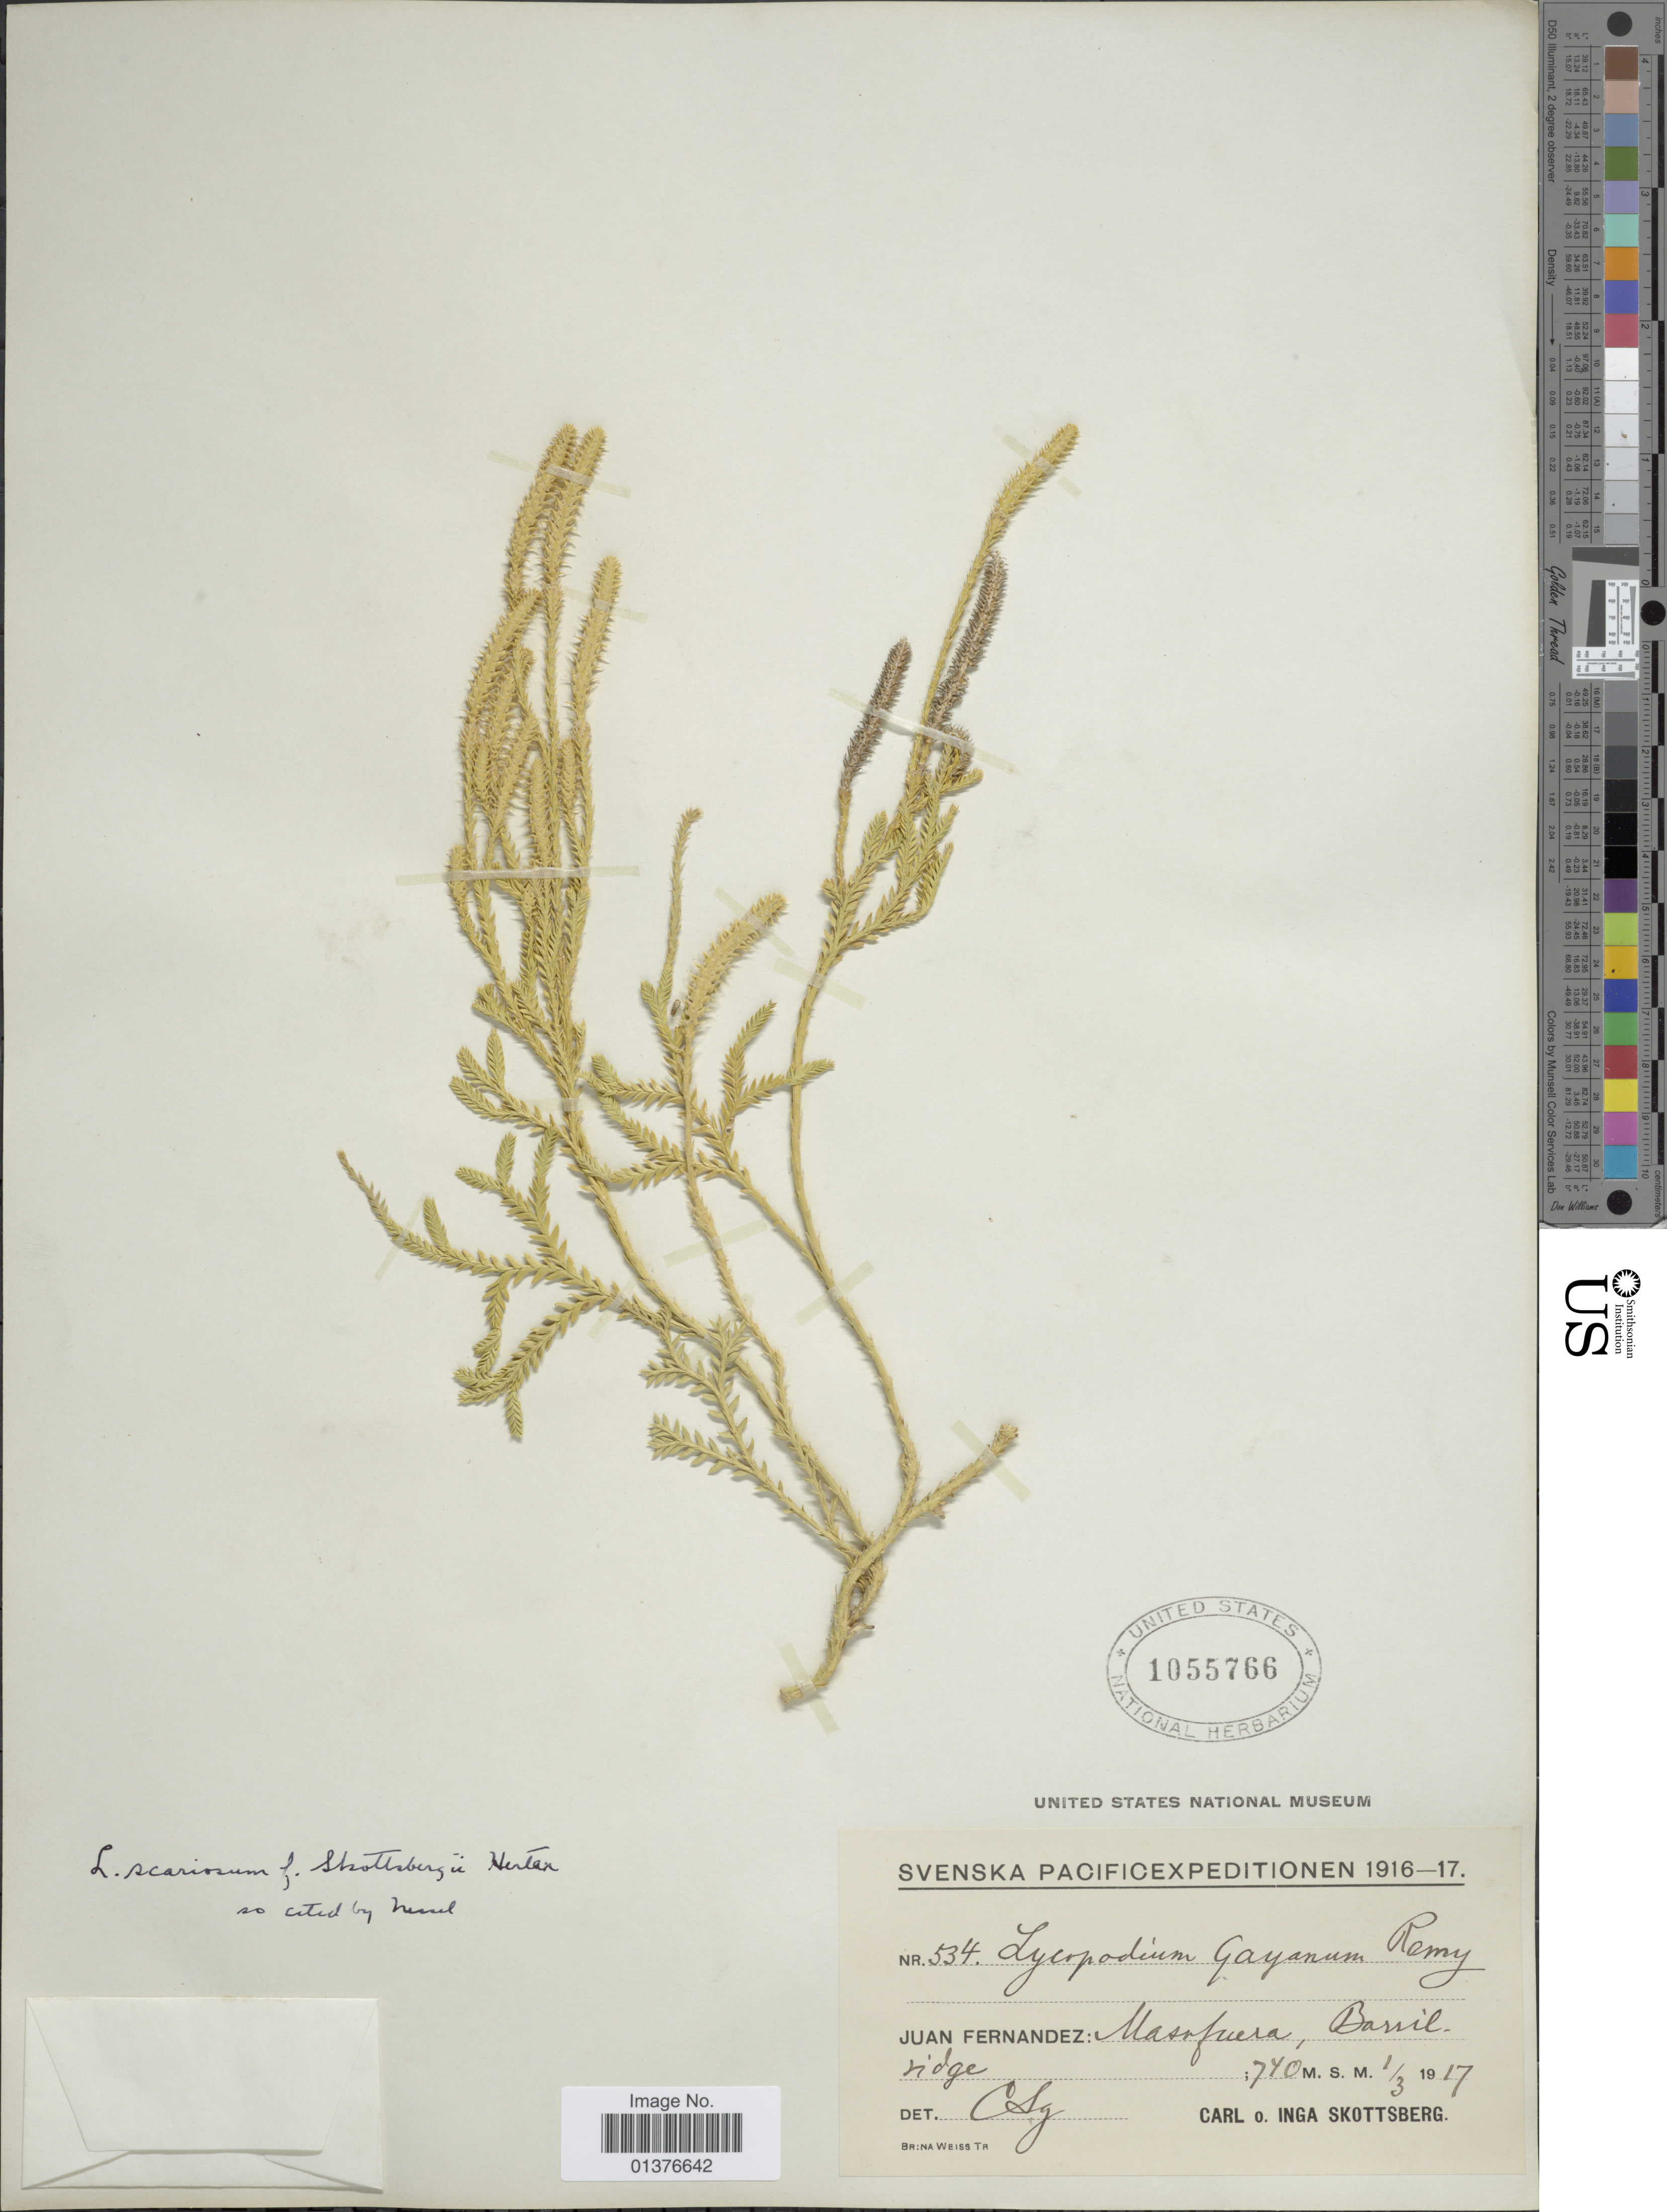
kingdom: Plantae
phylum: Tracheophyta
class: Lycopodiopsida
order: Lycopodiales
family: Lycopodiaceae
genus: Diphasium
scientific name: Diphasium jussiaei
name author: (Desv.) C. Presl ex Rothm.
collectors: C. Skottsberg & I. Skottsberg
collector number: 534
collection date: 1917-03-01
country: Chile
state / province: Valparaíso (V)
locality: Juan Fernandez: Masafuera, Barril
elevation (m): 740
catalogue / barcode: US 1055766